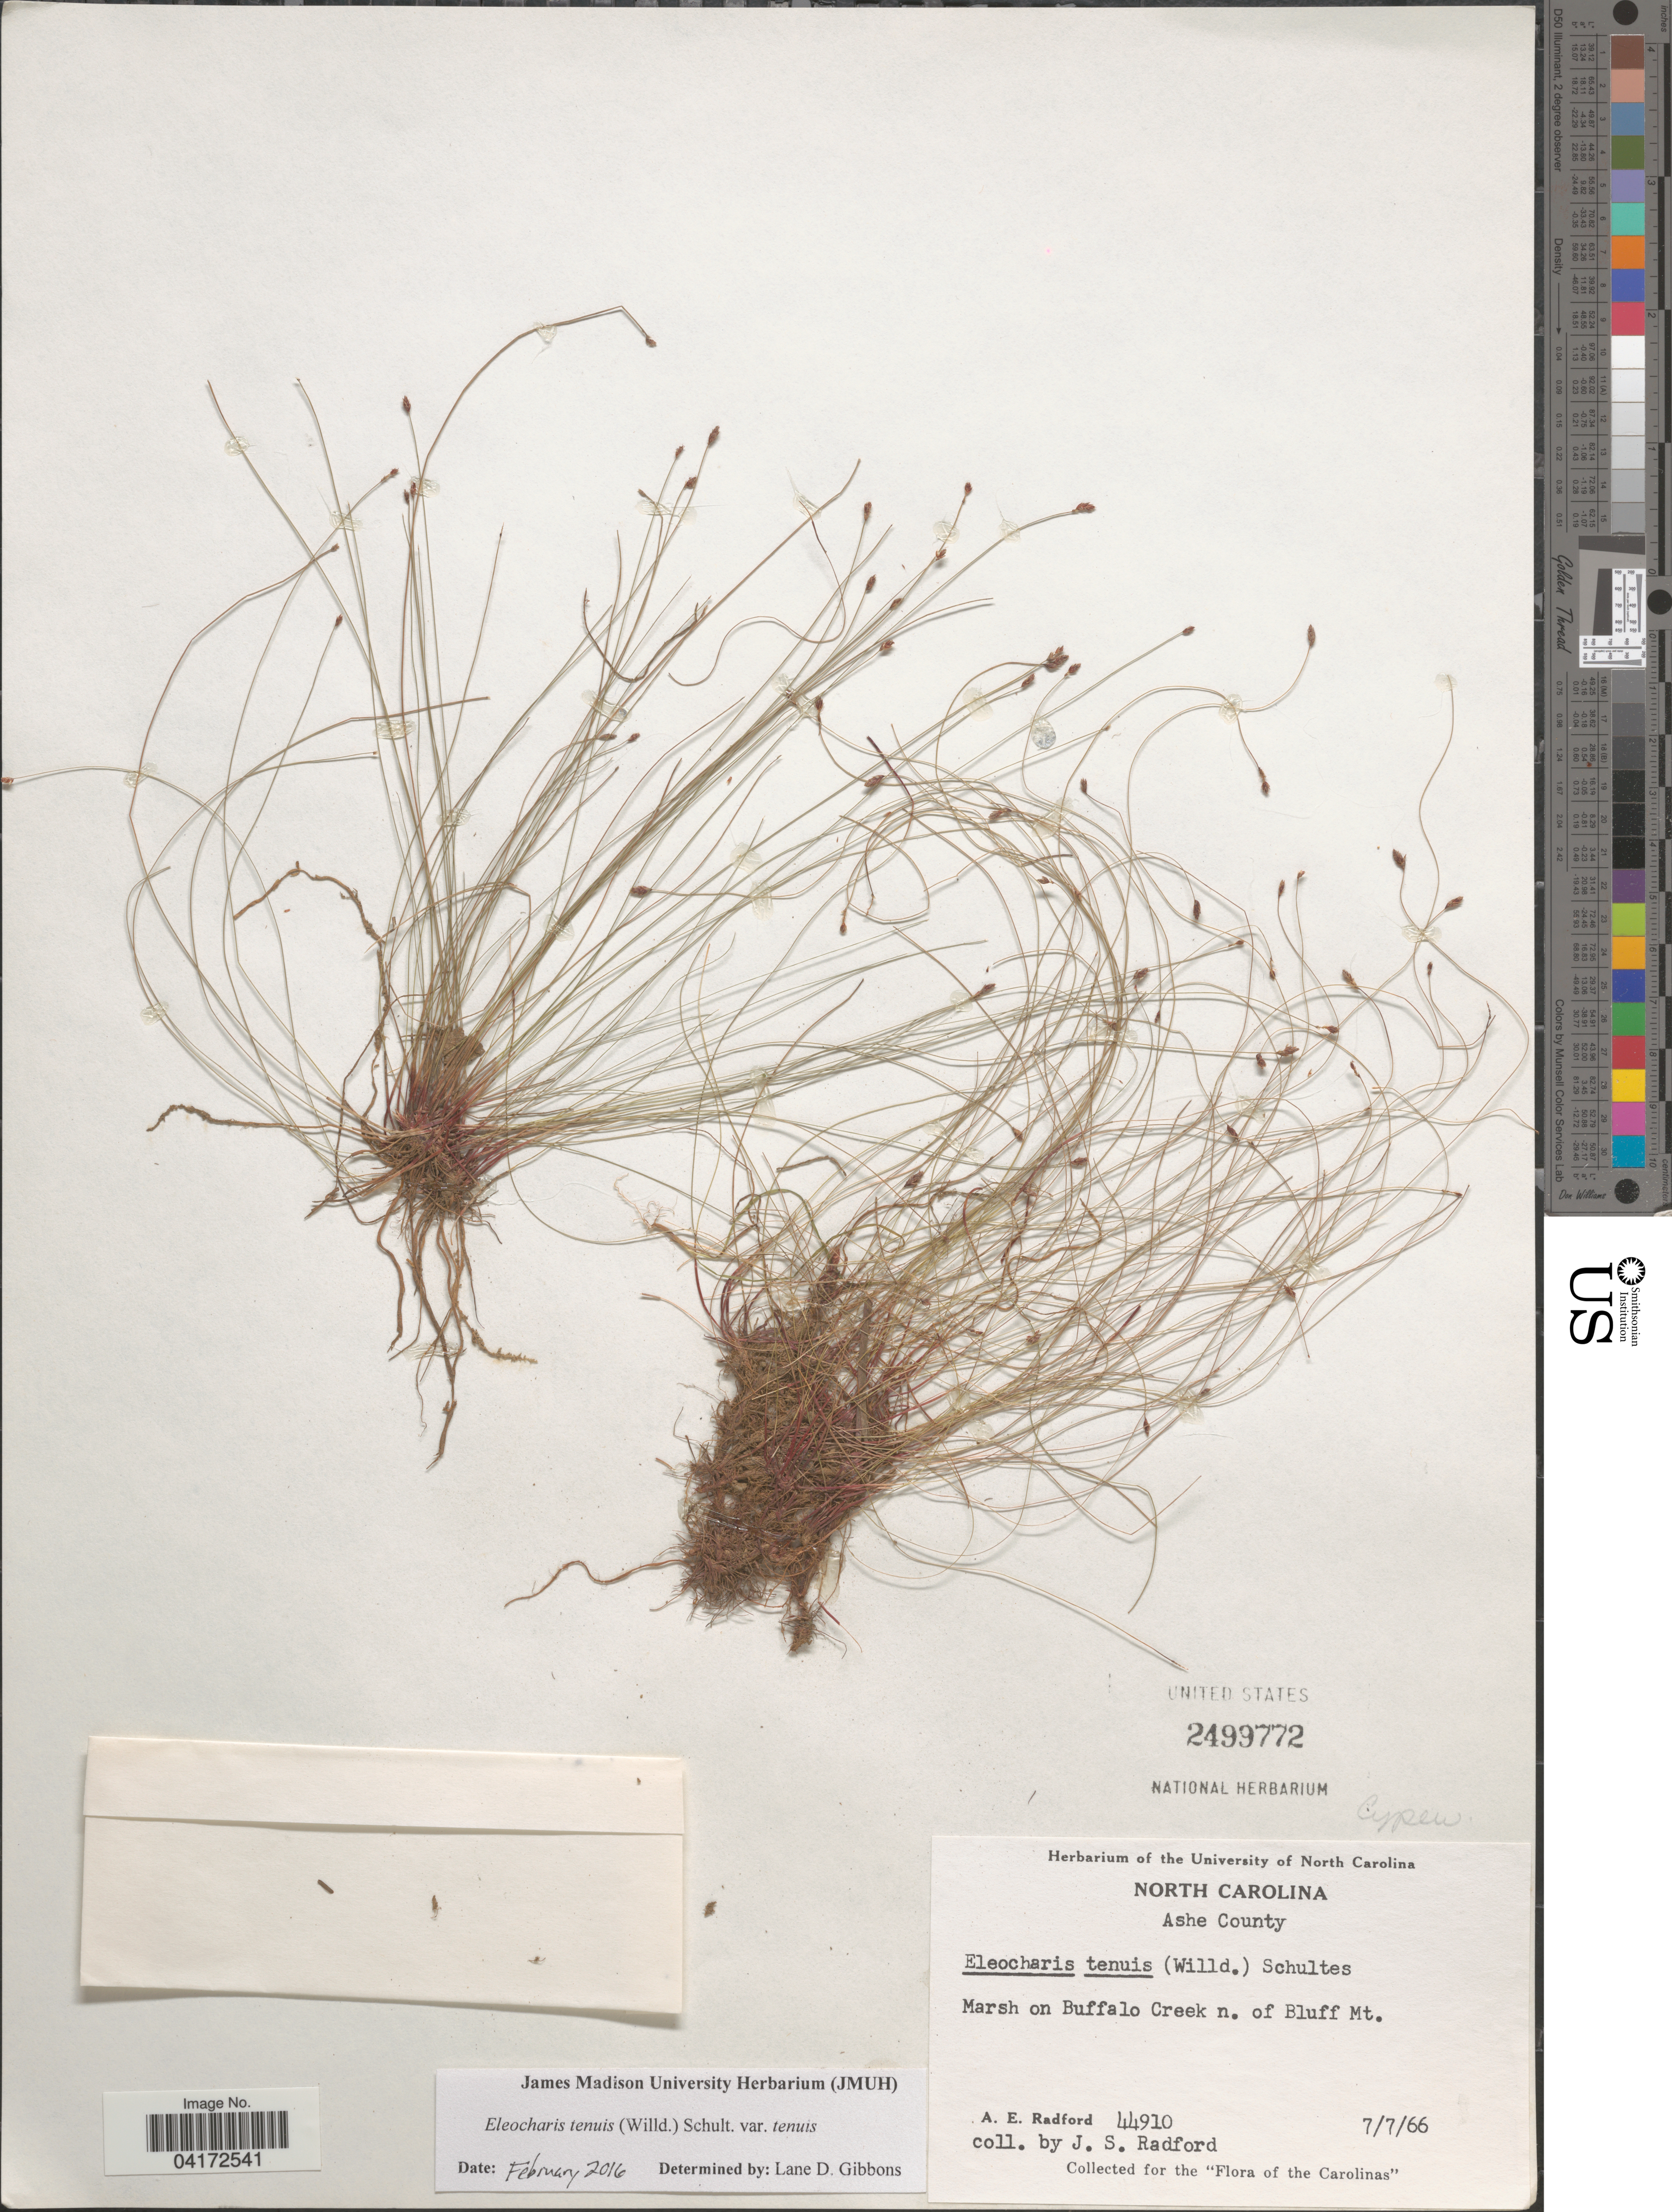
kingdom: Plantae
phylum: Tracheophyta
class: Liliopsida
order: Poales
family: Cyperaceae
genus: Eleocharis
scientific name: Eleocharis tenuis var. tenuis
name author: (Willd.) Schult.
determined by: Gibbons, Lane D.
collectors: J. S. Radford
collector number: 44910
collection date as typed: Transcribed d/m/y: 7/7/66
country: United States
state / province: North Carolina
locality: Ashe County. Marsh on Buffalo Creek n. of Bluff Mt.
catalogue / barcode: US 2499772